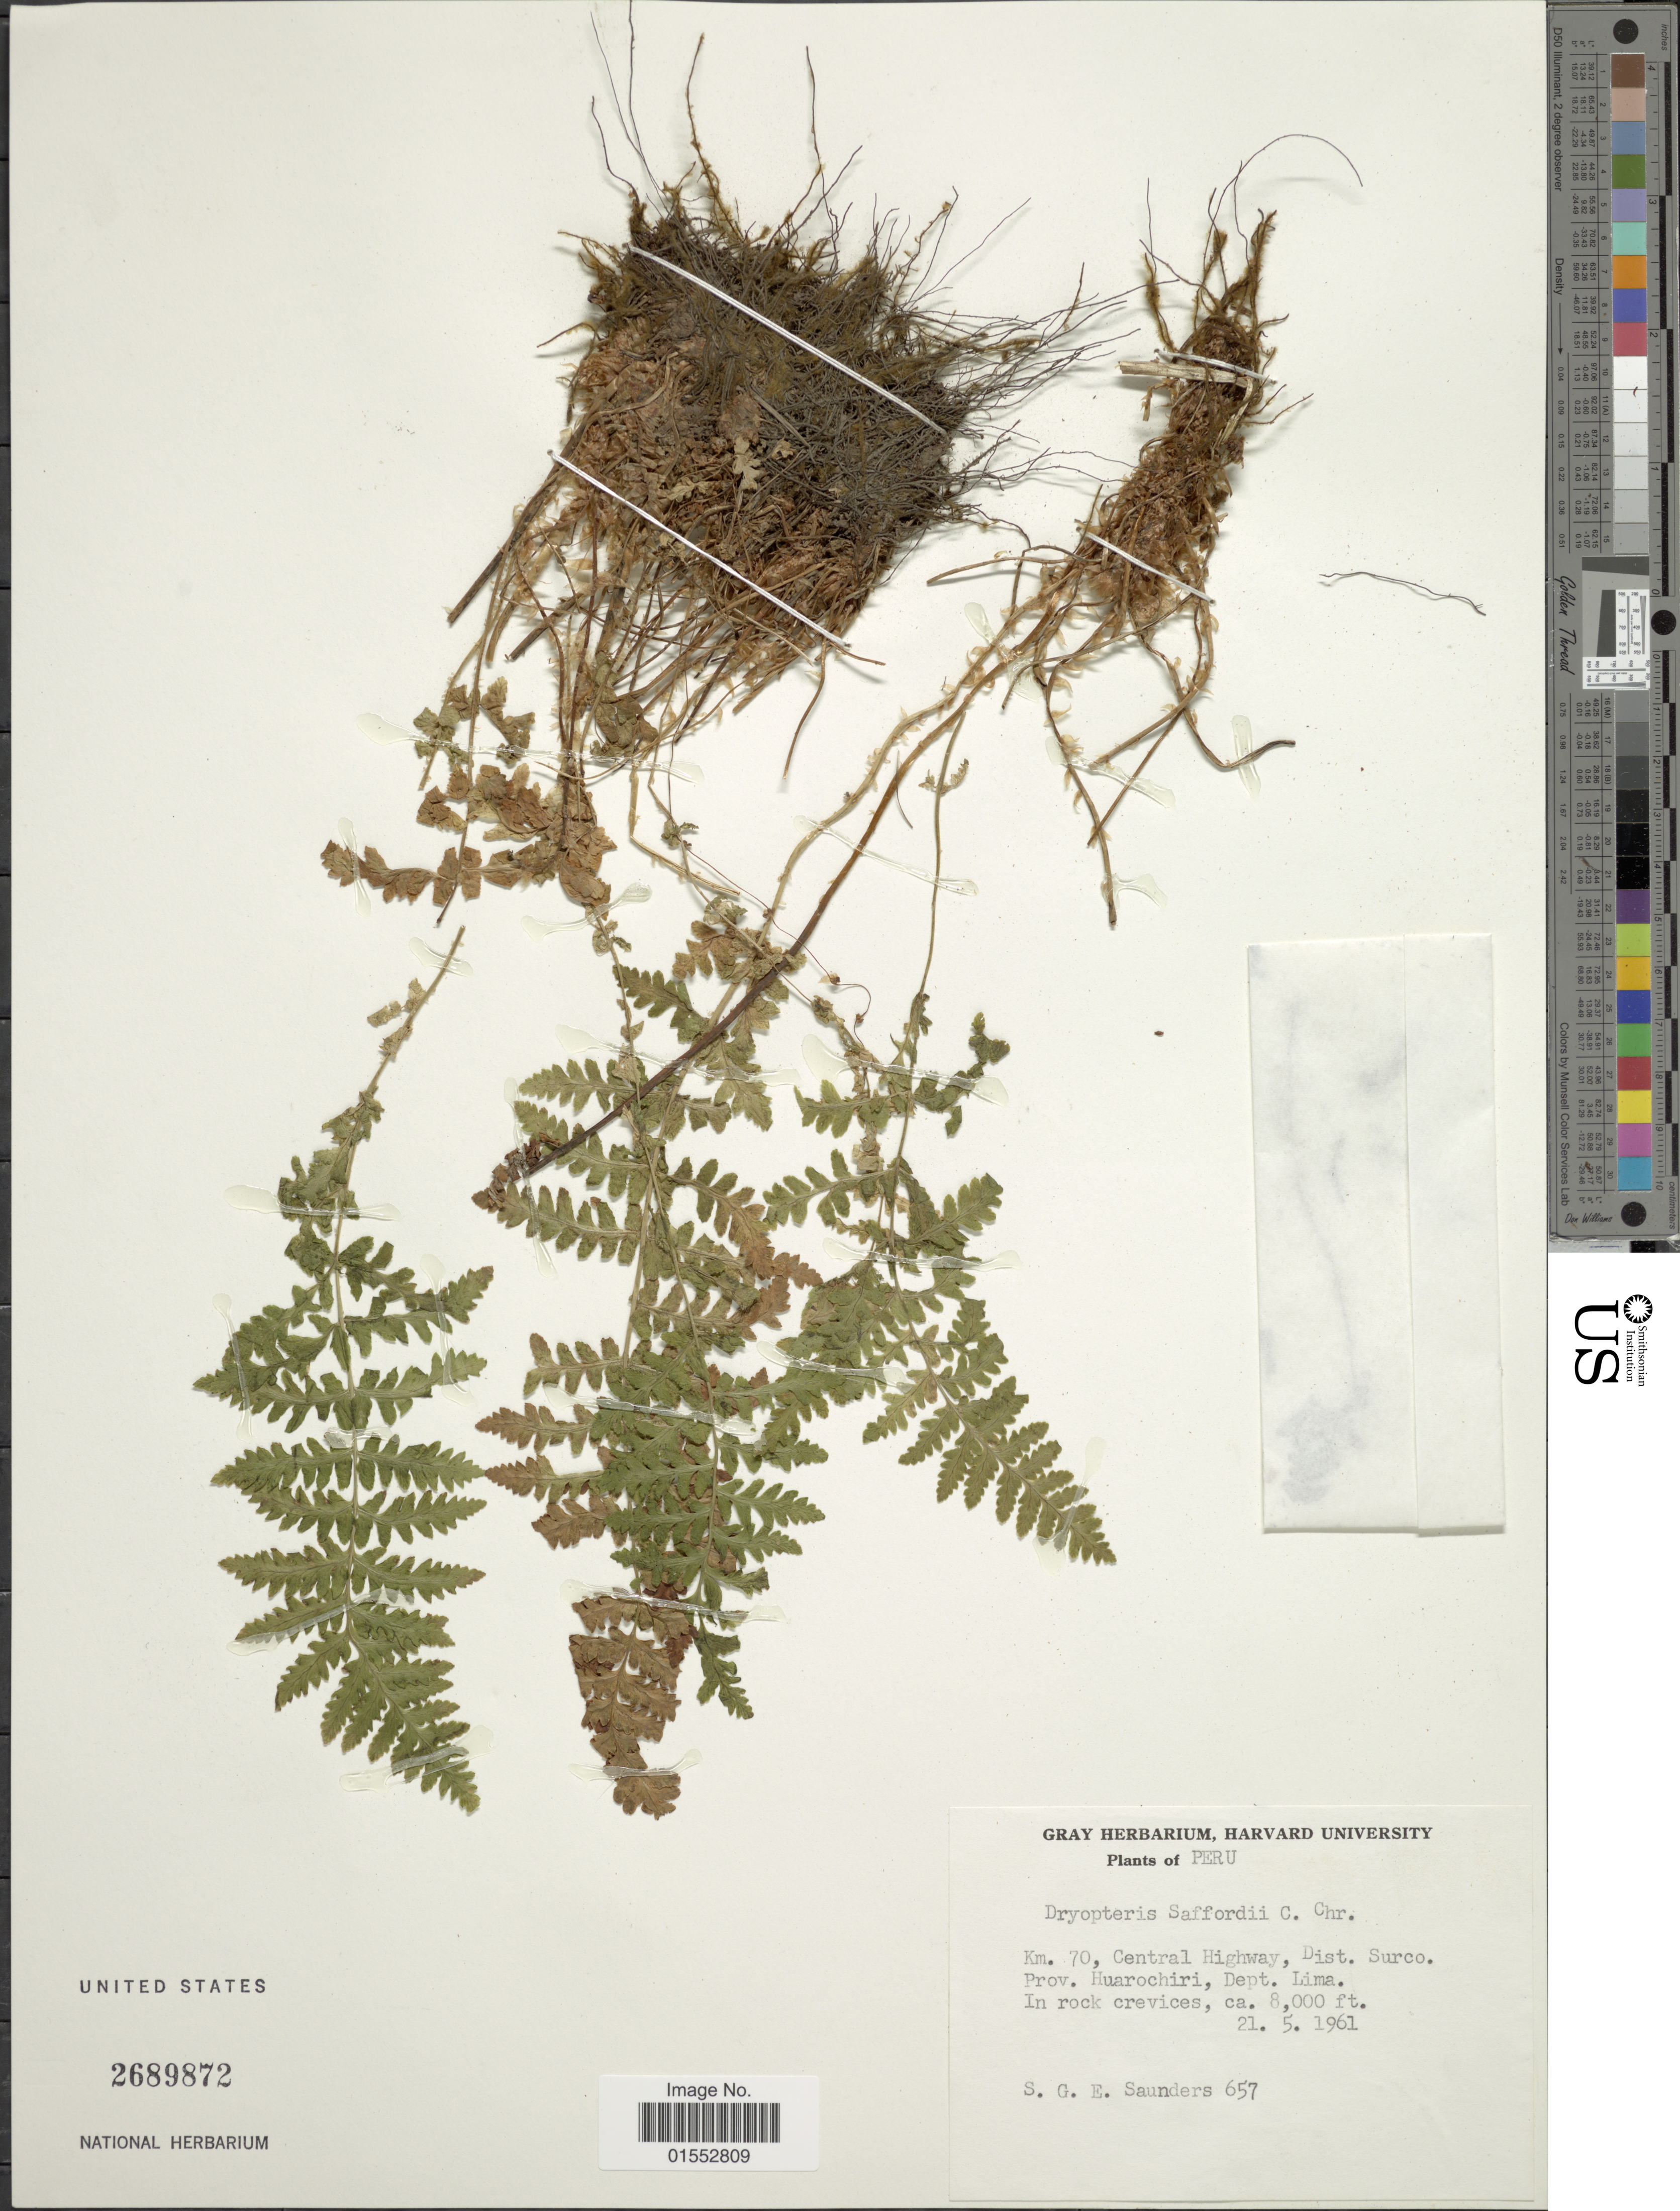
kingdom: Plantae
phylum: Tracheophyta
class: Polypodiopsida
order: Polypodiales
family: Dryopteridaceae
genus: Dryopteris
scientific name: Dryopteris saffordii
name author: C. Chr.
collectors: S. G. E. Saunders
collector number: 657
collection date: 1961-05-21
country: Peru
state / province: Lima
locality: Km 70, Central Highway, Dist. Surco, Prov. Huarochiri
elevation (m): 2438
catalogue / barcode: US 2689872